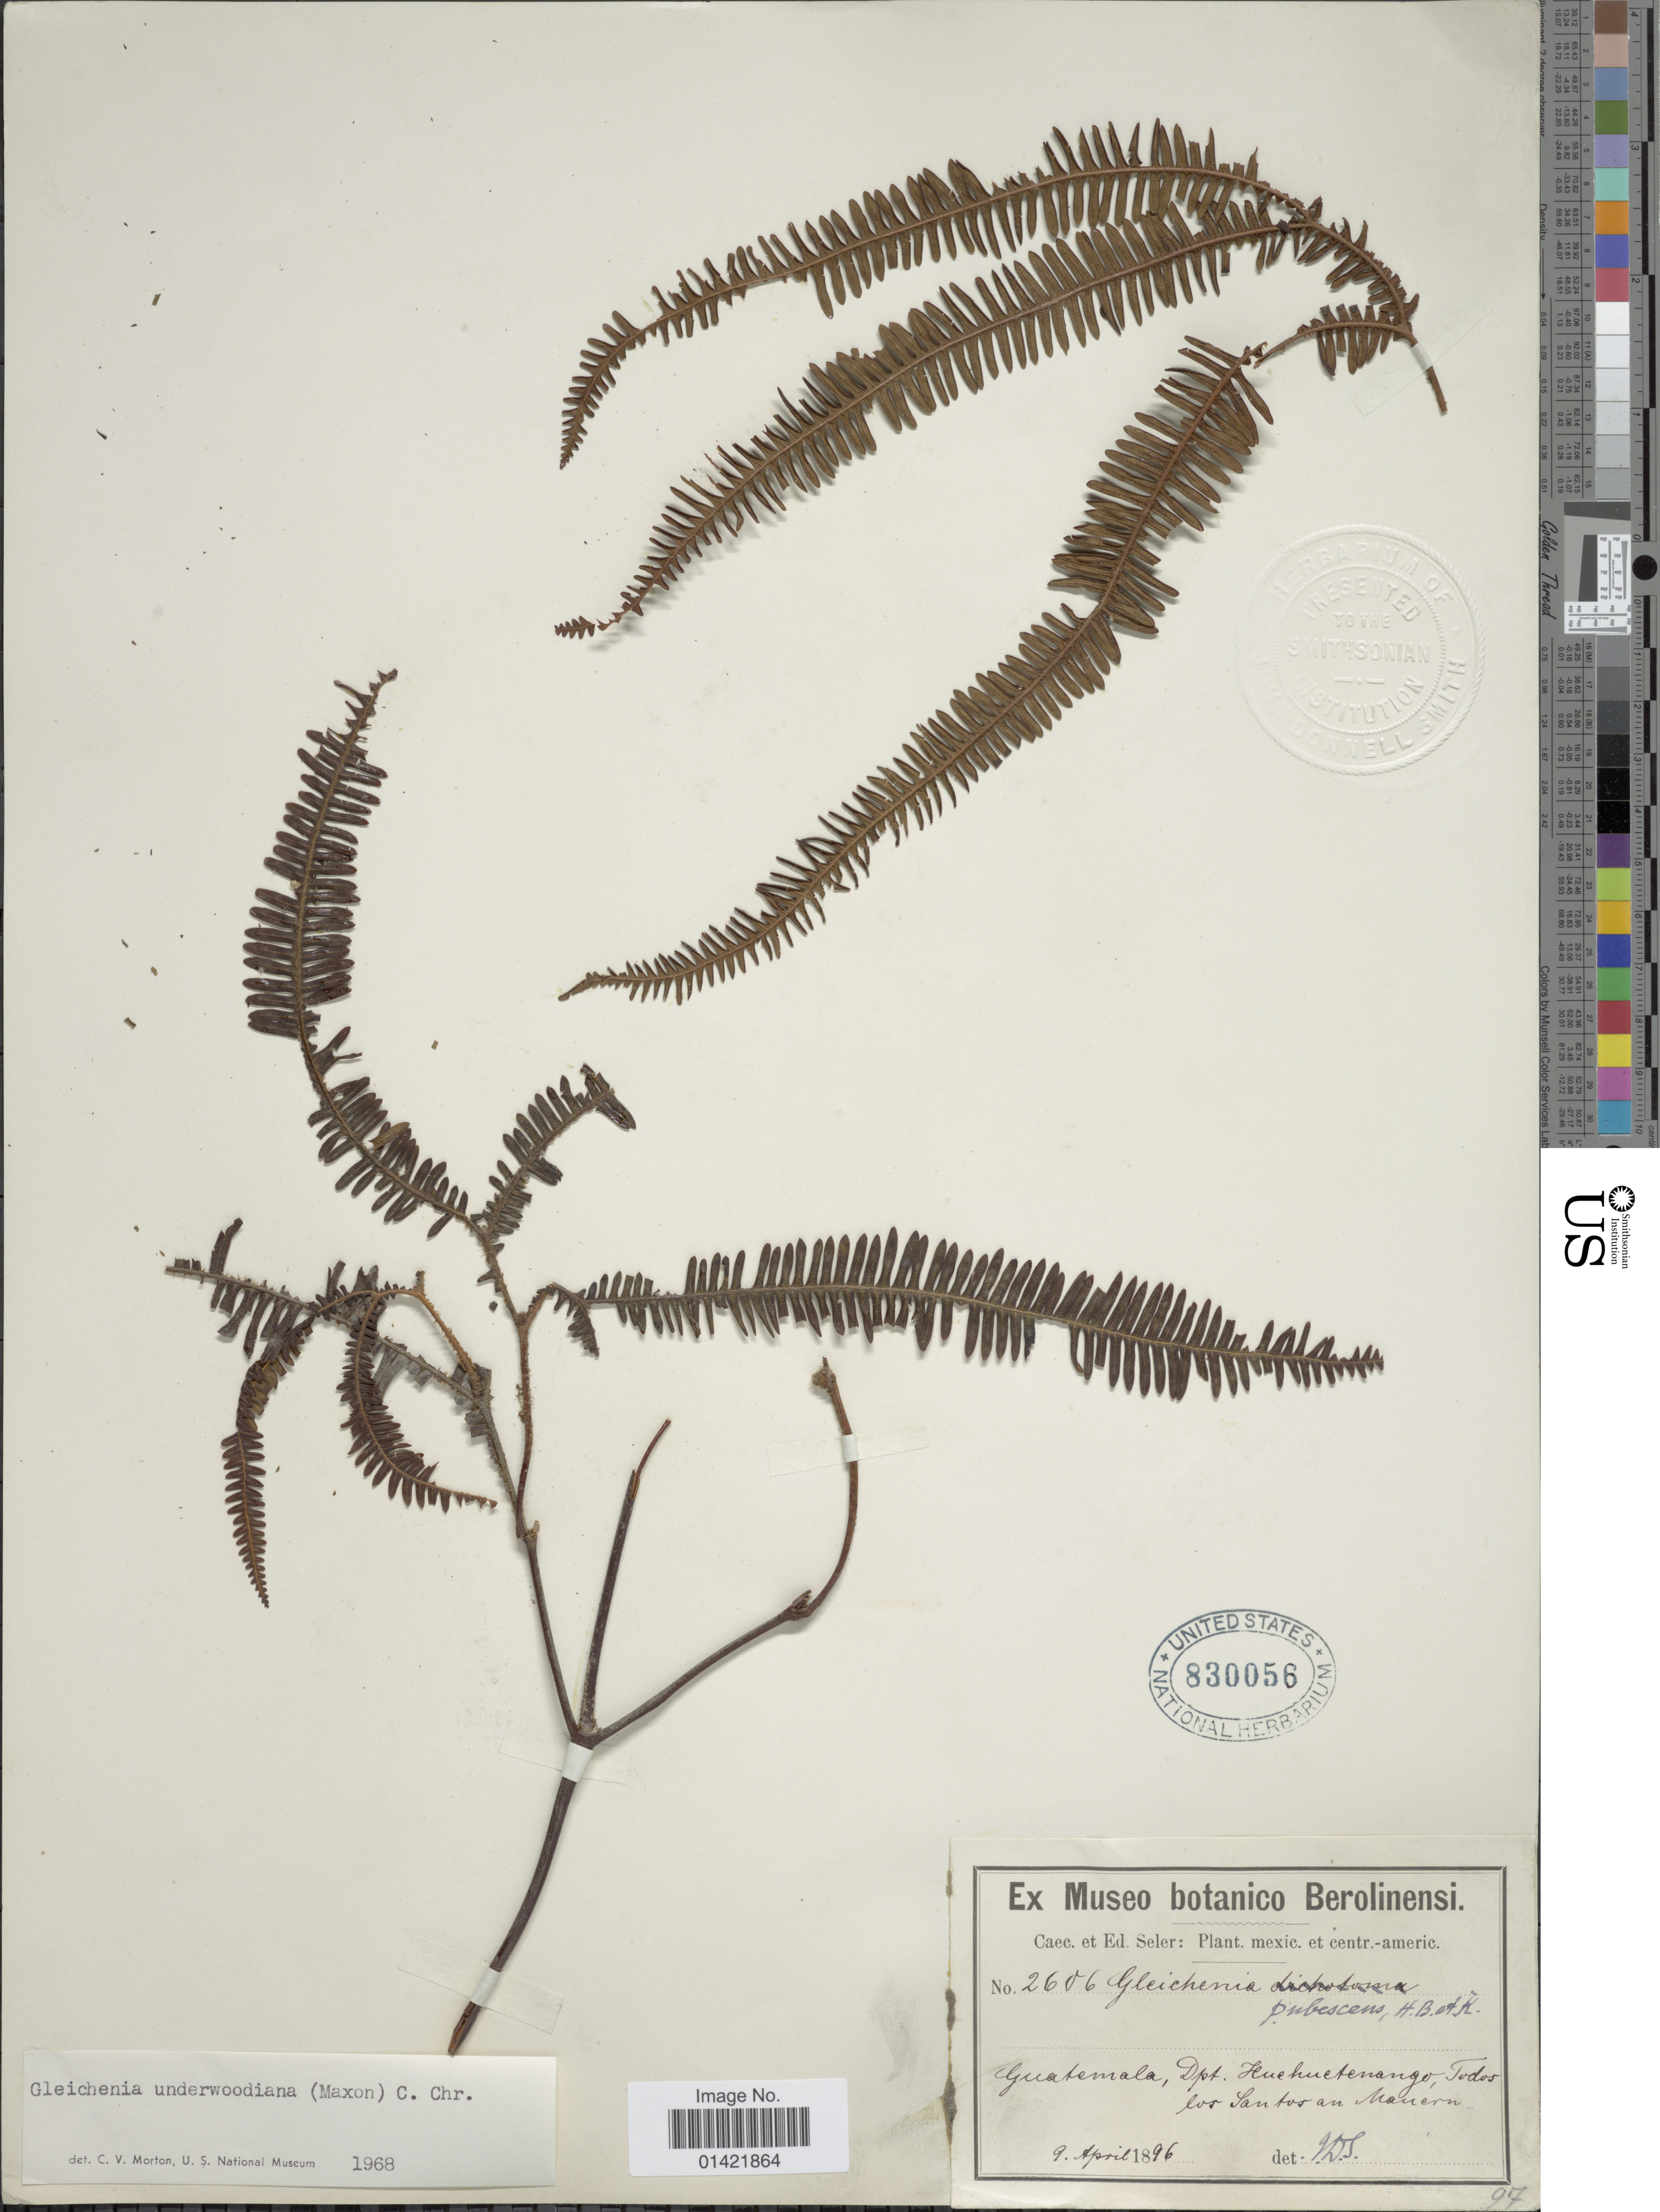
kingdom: Plantae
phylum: Tracheophyta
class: Polypodiopsida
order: Gleicheniales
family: Gleicheniaceae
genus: Sticherus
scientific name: Sticherus underwoodianus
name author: (Maxon) Nakai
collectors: C. Seler & E. Seler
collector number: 2606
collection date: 1896-04-09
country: Guatemala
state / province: Huehuetenango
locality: Todos los Santos an Manérn.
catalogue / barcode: US 830056